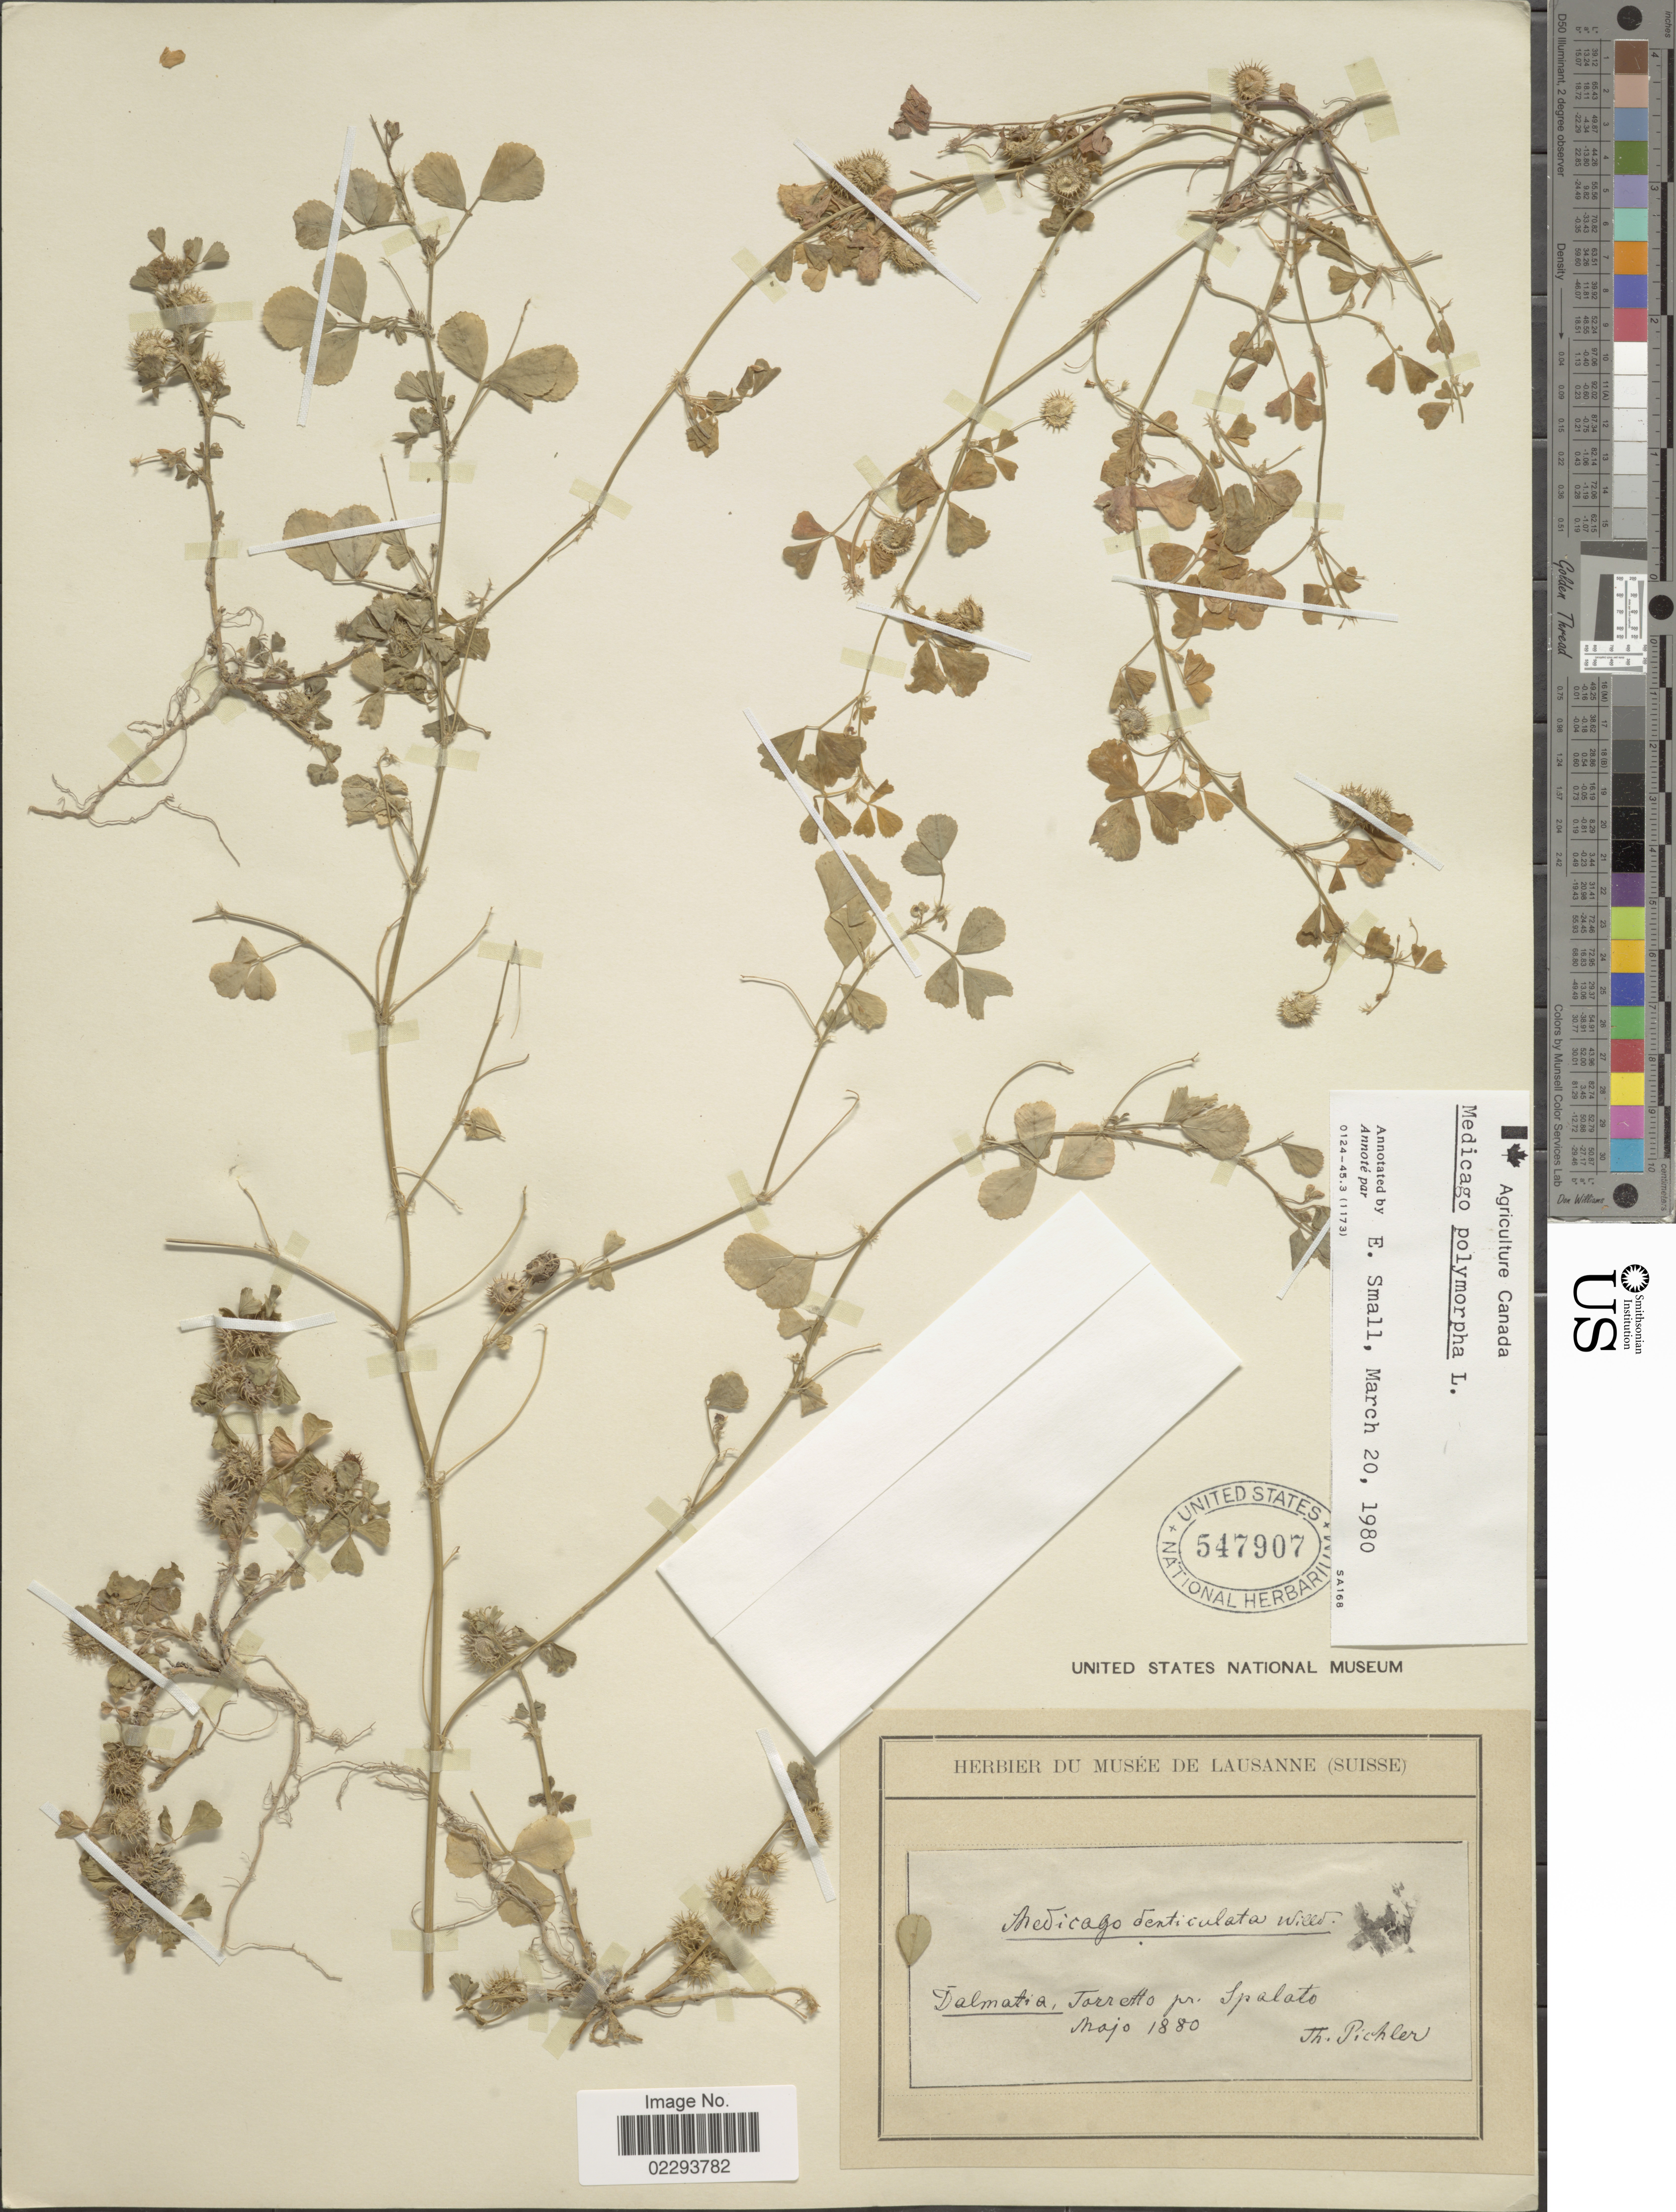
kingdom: Plantae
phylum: Tracheophyta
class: Magnoliopsida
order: Fabales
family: Fabaceae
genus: Medicago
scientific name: Medicago polymorpha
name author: L.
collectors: T. Pichler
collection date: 1880-05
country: Croatia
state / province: Split-Dalmatia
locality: Dalmatia, Torretto pr. Spalato.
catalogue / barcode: US 547907